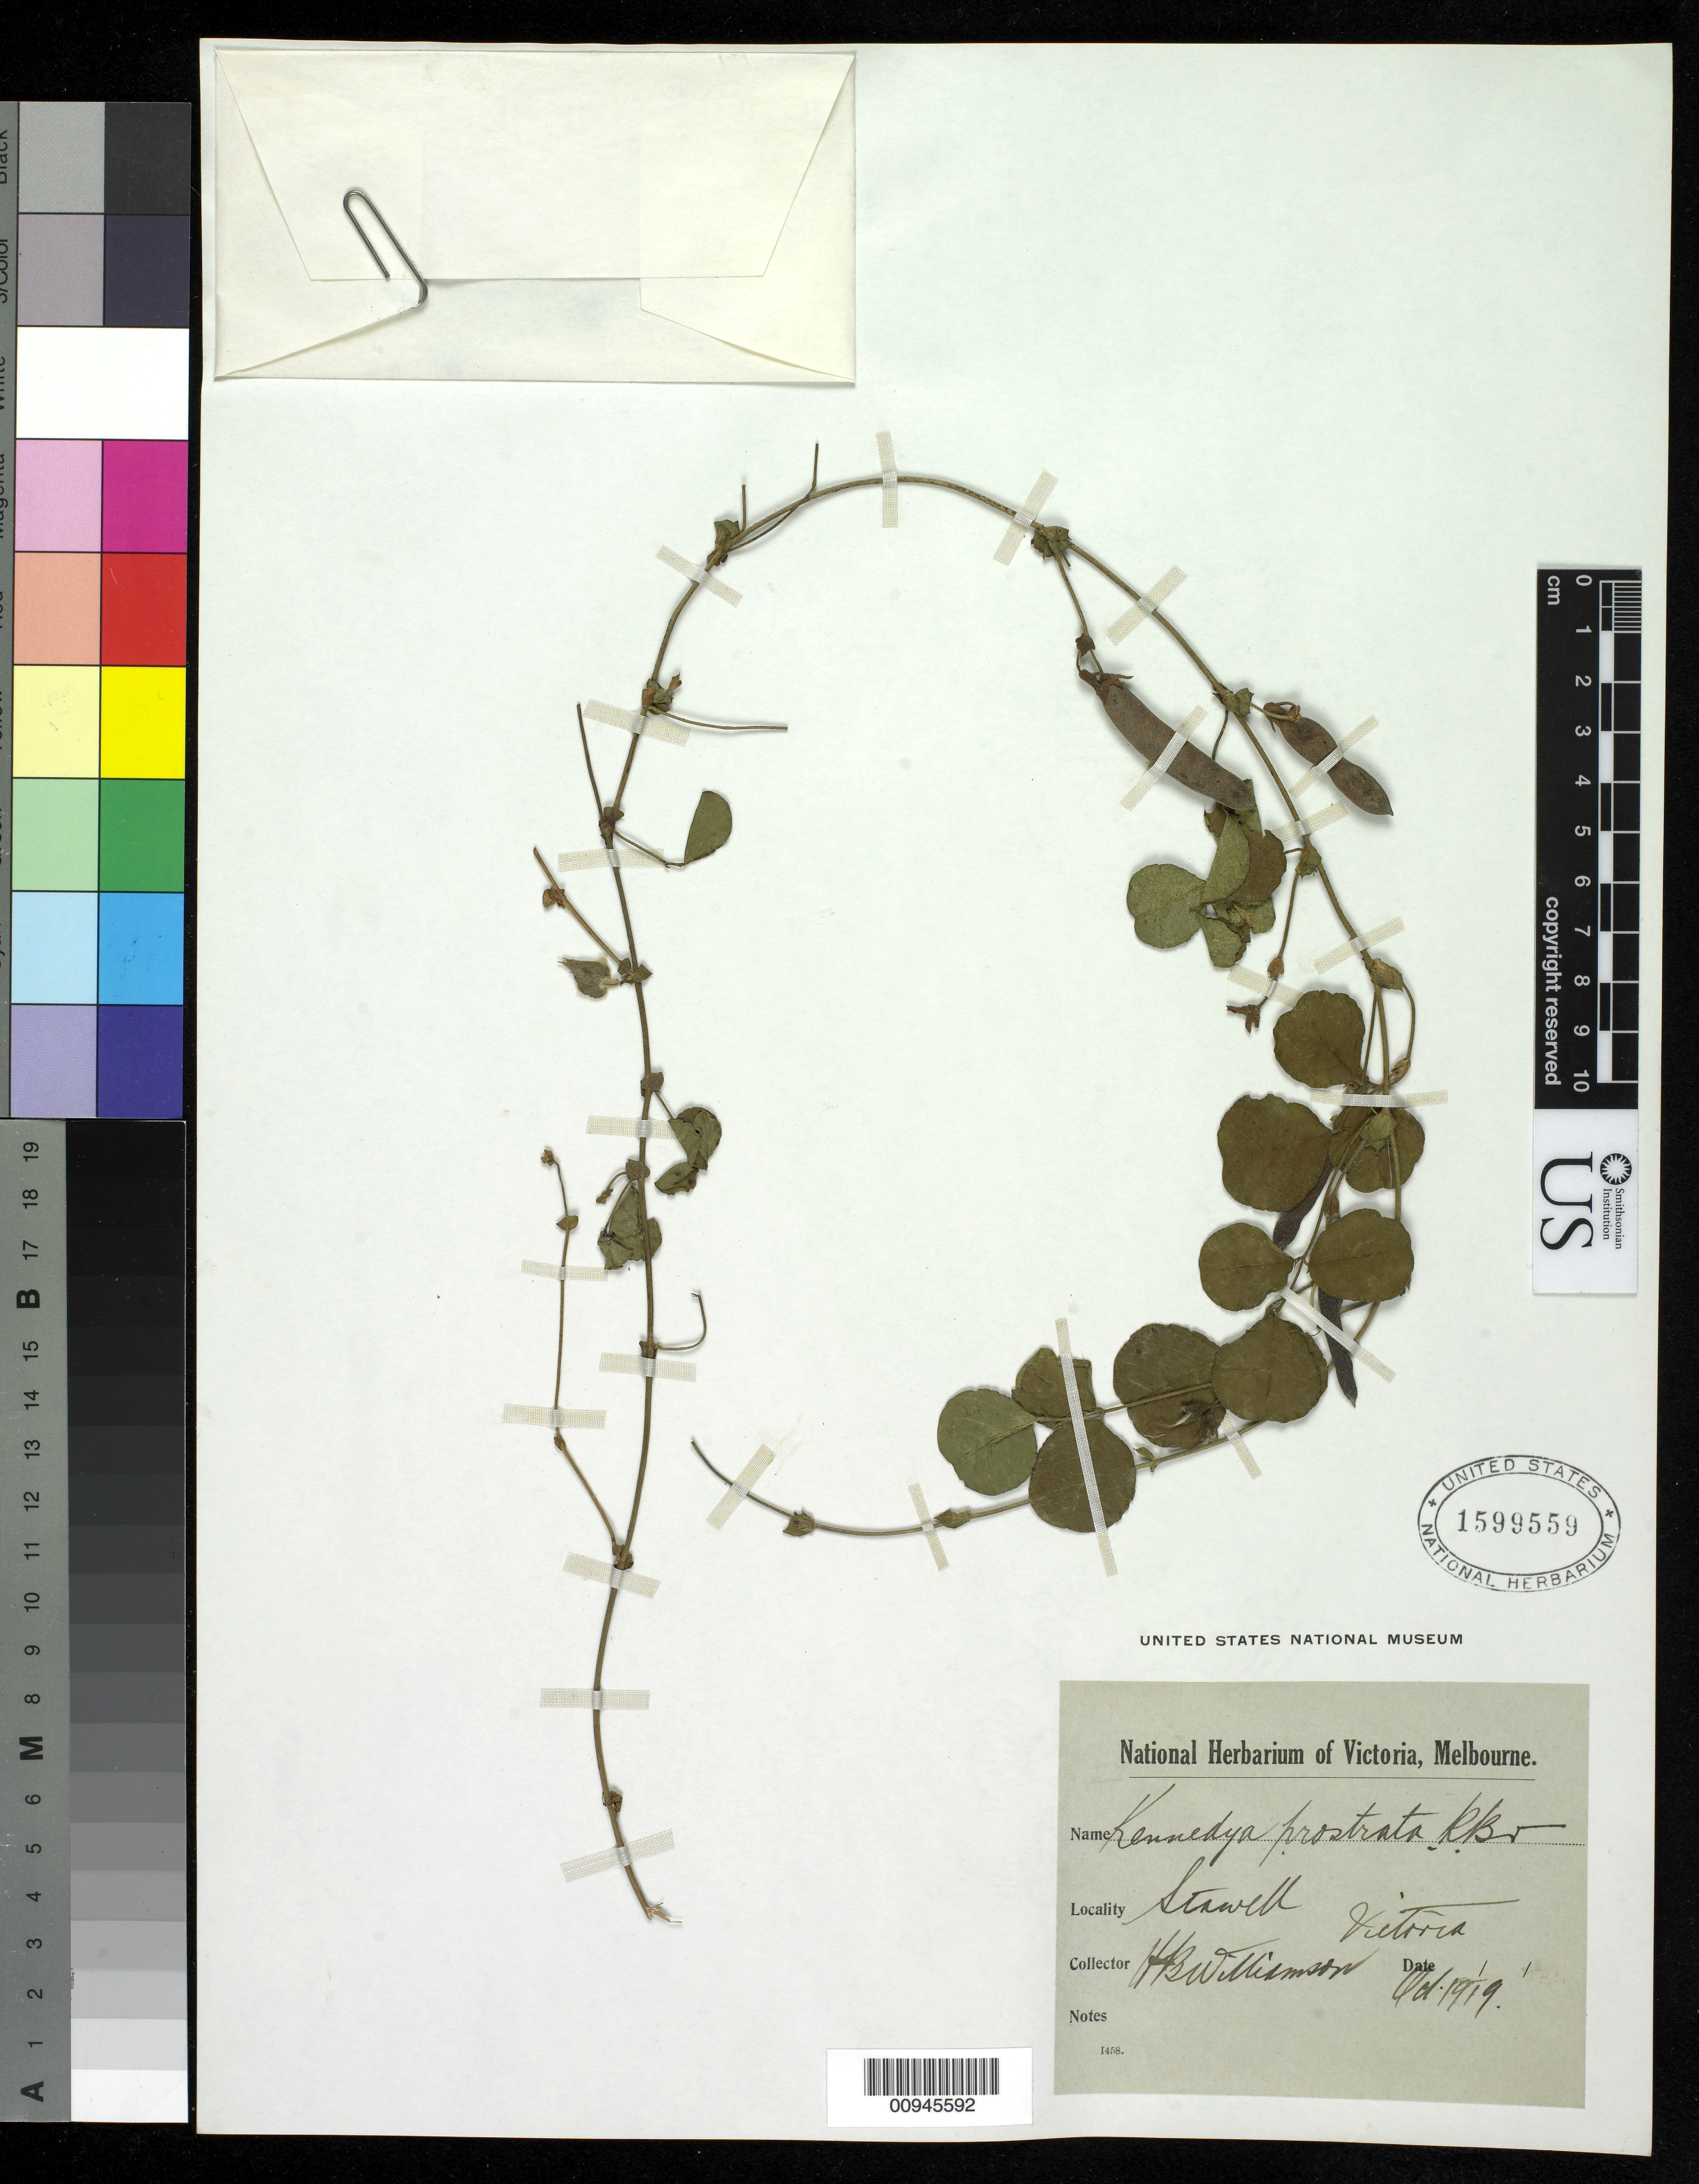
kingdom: Plantae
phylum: Tracheophyta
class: Magnoliopsida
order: Fabales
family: Fabaceae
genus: Kennedia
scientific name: Kennedia prostrata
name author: R. Br.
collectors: H. Williamson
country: Australia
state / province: Victoria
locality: Stawell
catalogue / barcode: US 1599559